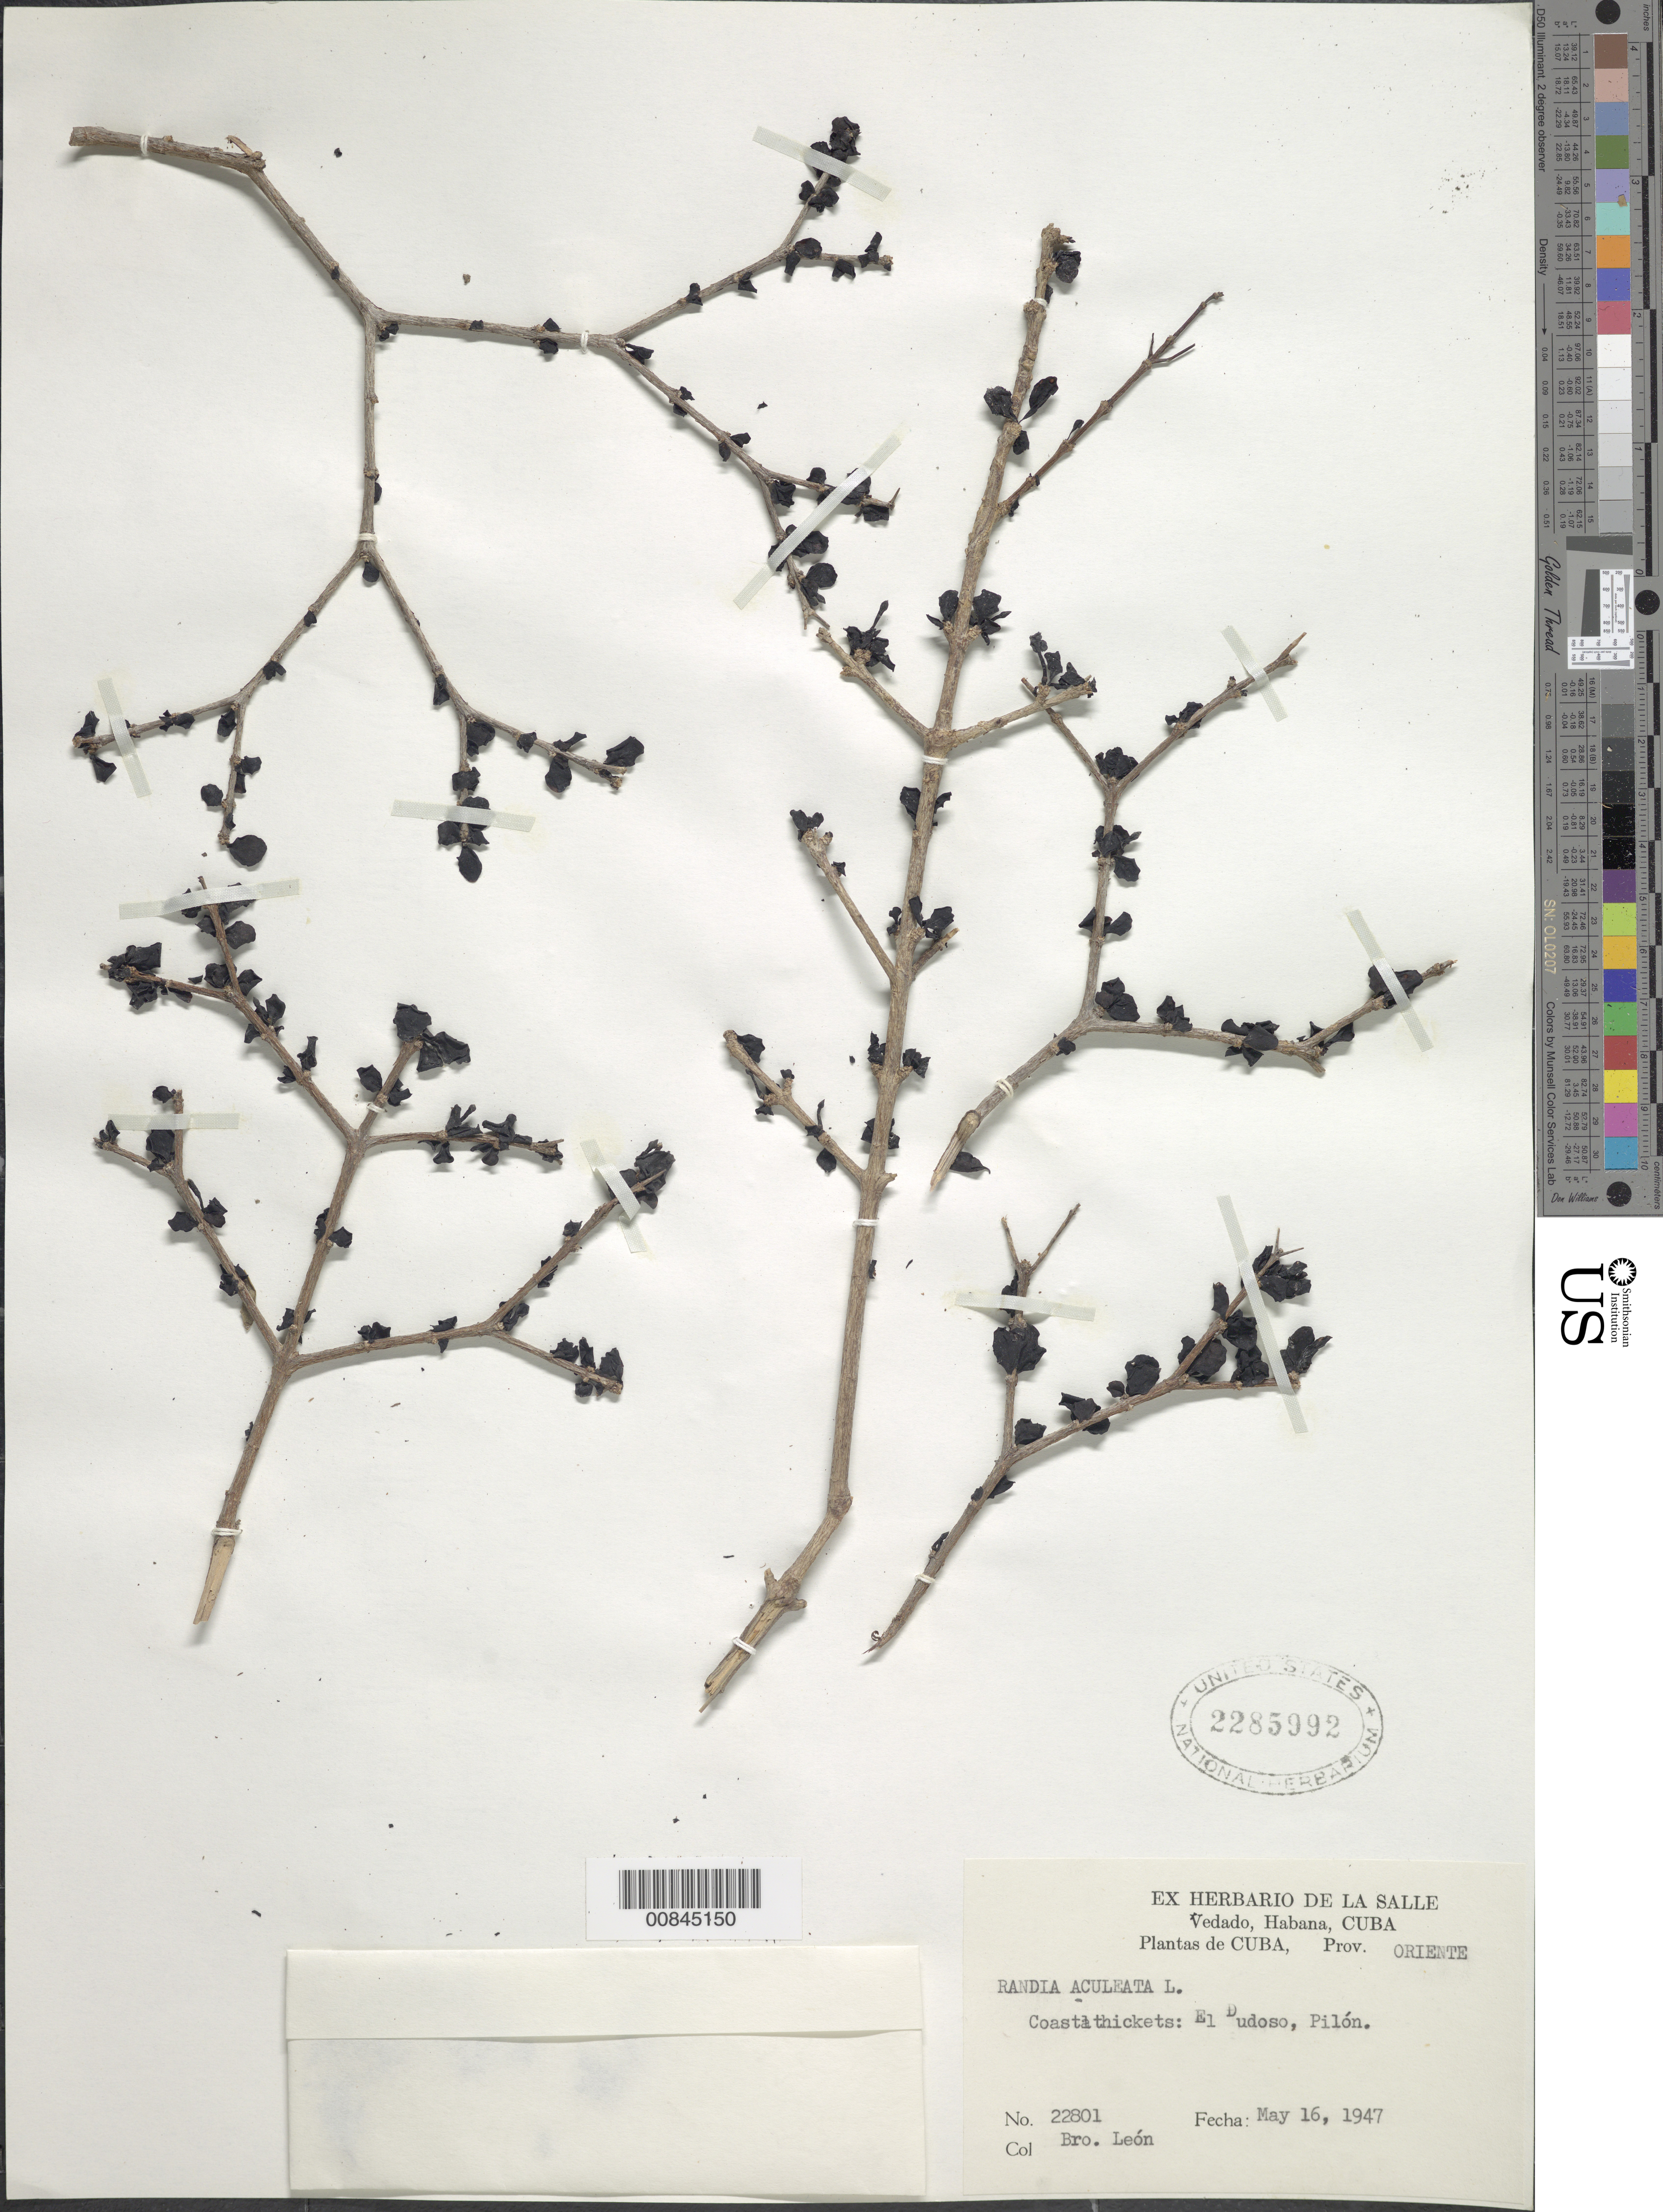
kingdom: Plantae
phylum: Tracheophyta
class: Magnoliopsida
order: Gentianales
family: Rubiaceae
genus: Randia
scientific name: Randia aculeata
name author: L.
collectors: Bro. León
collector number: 22801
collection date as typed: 16 May 1947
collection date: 1947-05-16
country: Cuba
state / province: Oriente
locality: El Dudoso, Pilón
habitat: Coastal thickets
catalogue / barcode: US 2285992